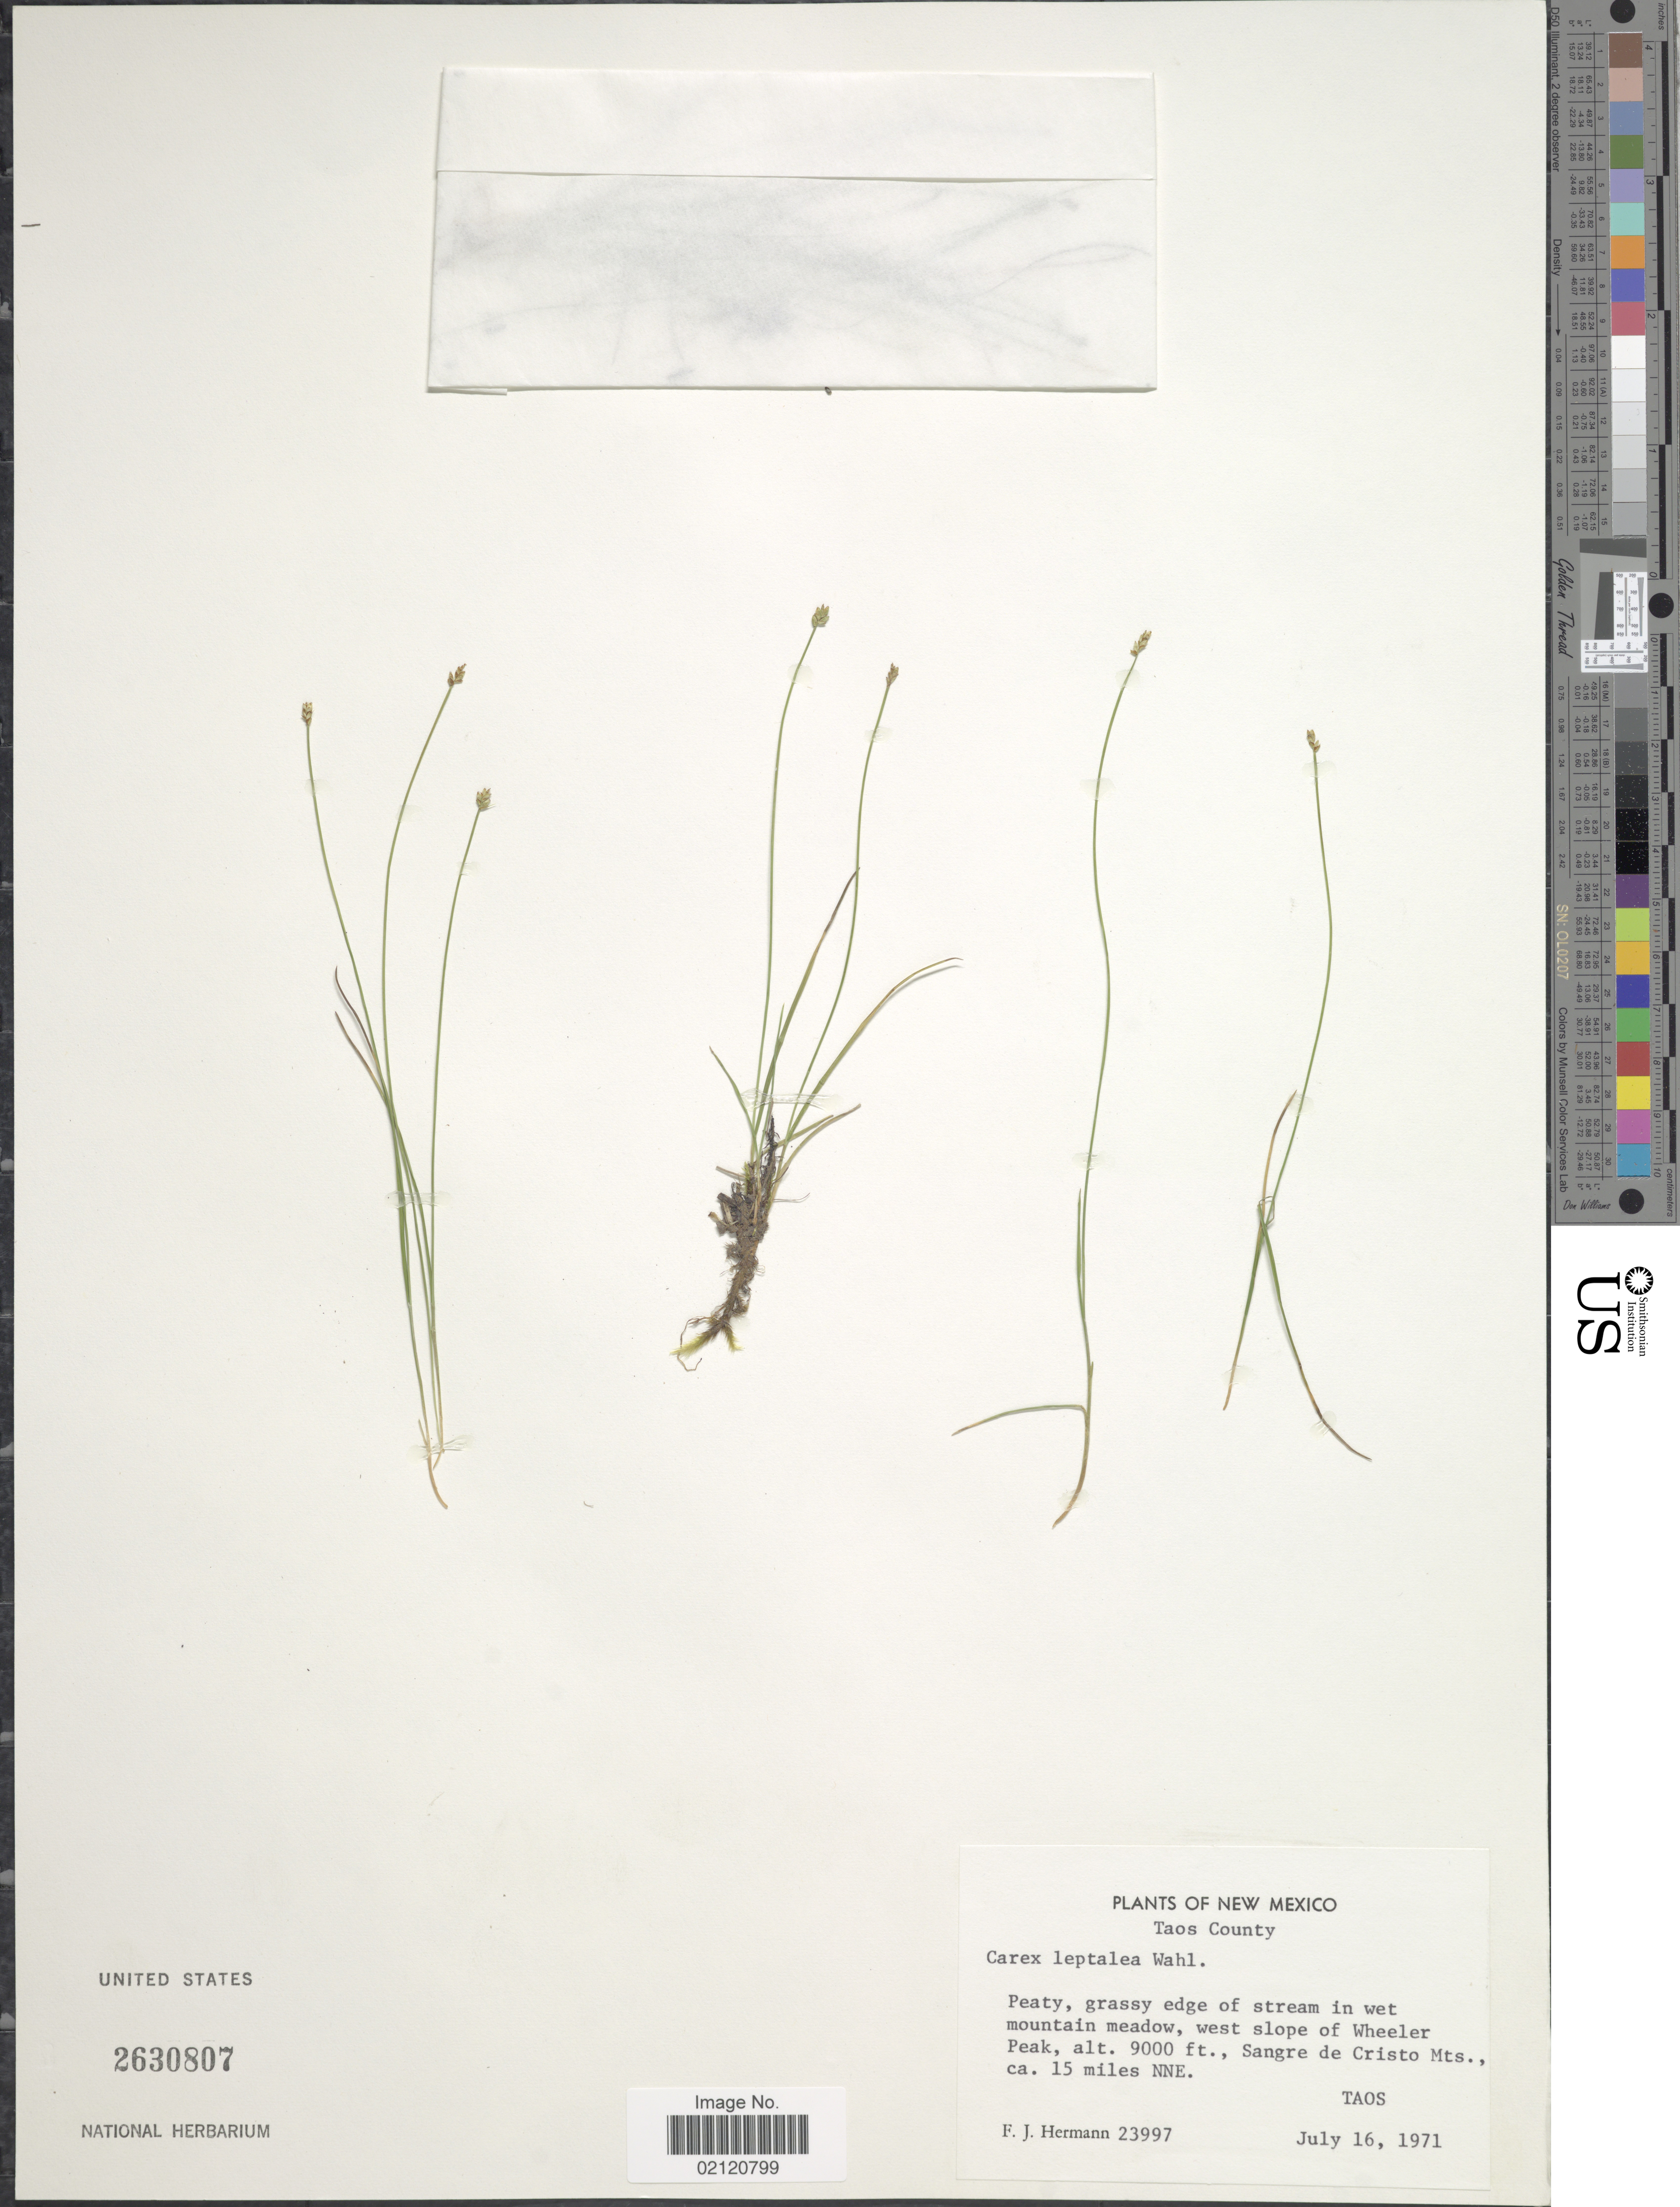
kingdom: Plantae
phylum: Tracheophyta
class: Liliopsida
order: Poales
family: Cyperaceae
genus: Carex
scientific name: Carex leptalea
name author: Wahlenb.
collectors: F. J. Hermann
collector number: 23997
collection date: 1971-07-16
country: United States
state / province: New Mexico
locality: Taos County, west slope of Wheeler Peak, Sangre de Cristo Mts., 15 miles NNE, Taos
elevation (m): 2743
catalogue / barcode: US 2630807